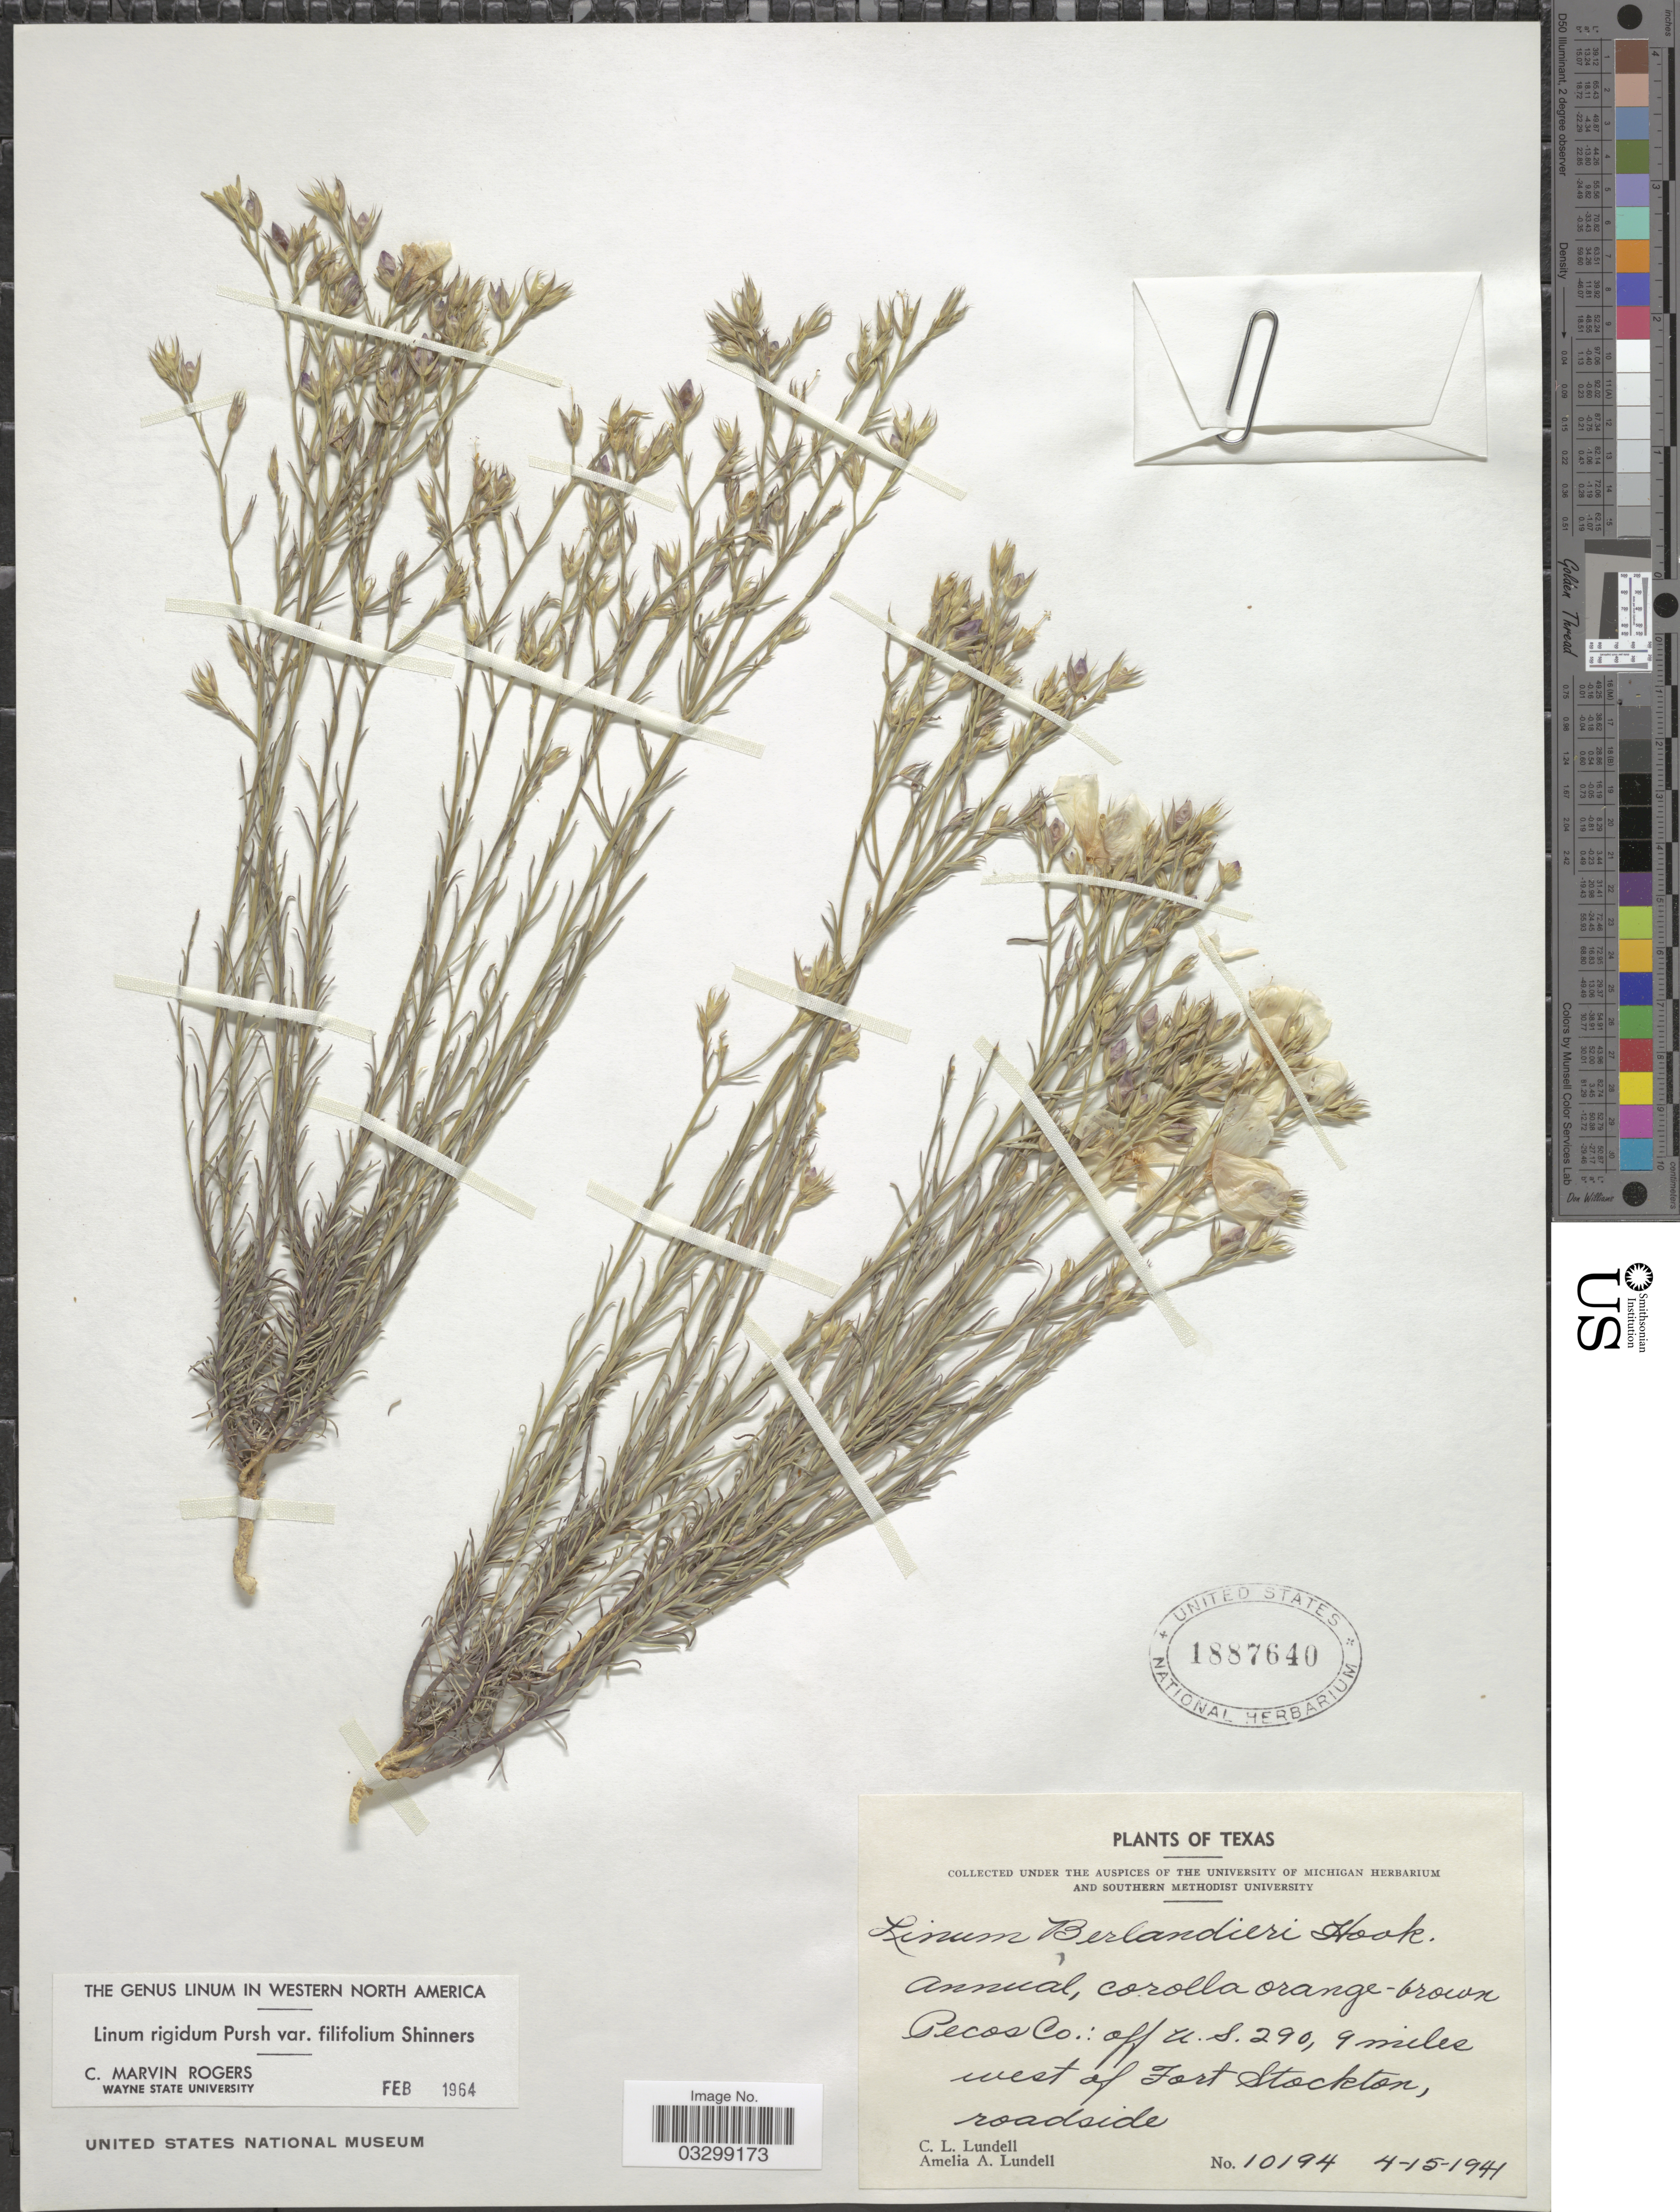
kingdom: Plantae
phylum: Tracheophyta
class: Magnoliopsida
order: Malpighiales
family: Linaceae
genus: Linum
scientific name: Linum rigidum var. filifolium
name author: Pursh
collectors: C. L. Lundell & A. A. Lundell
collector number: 10194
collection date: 1941-04-15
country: United States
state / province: Texas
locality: Pecos Co.: off U.S. 290, 9 miles west of Fort Stockton.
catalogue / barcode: US 1887640